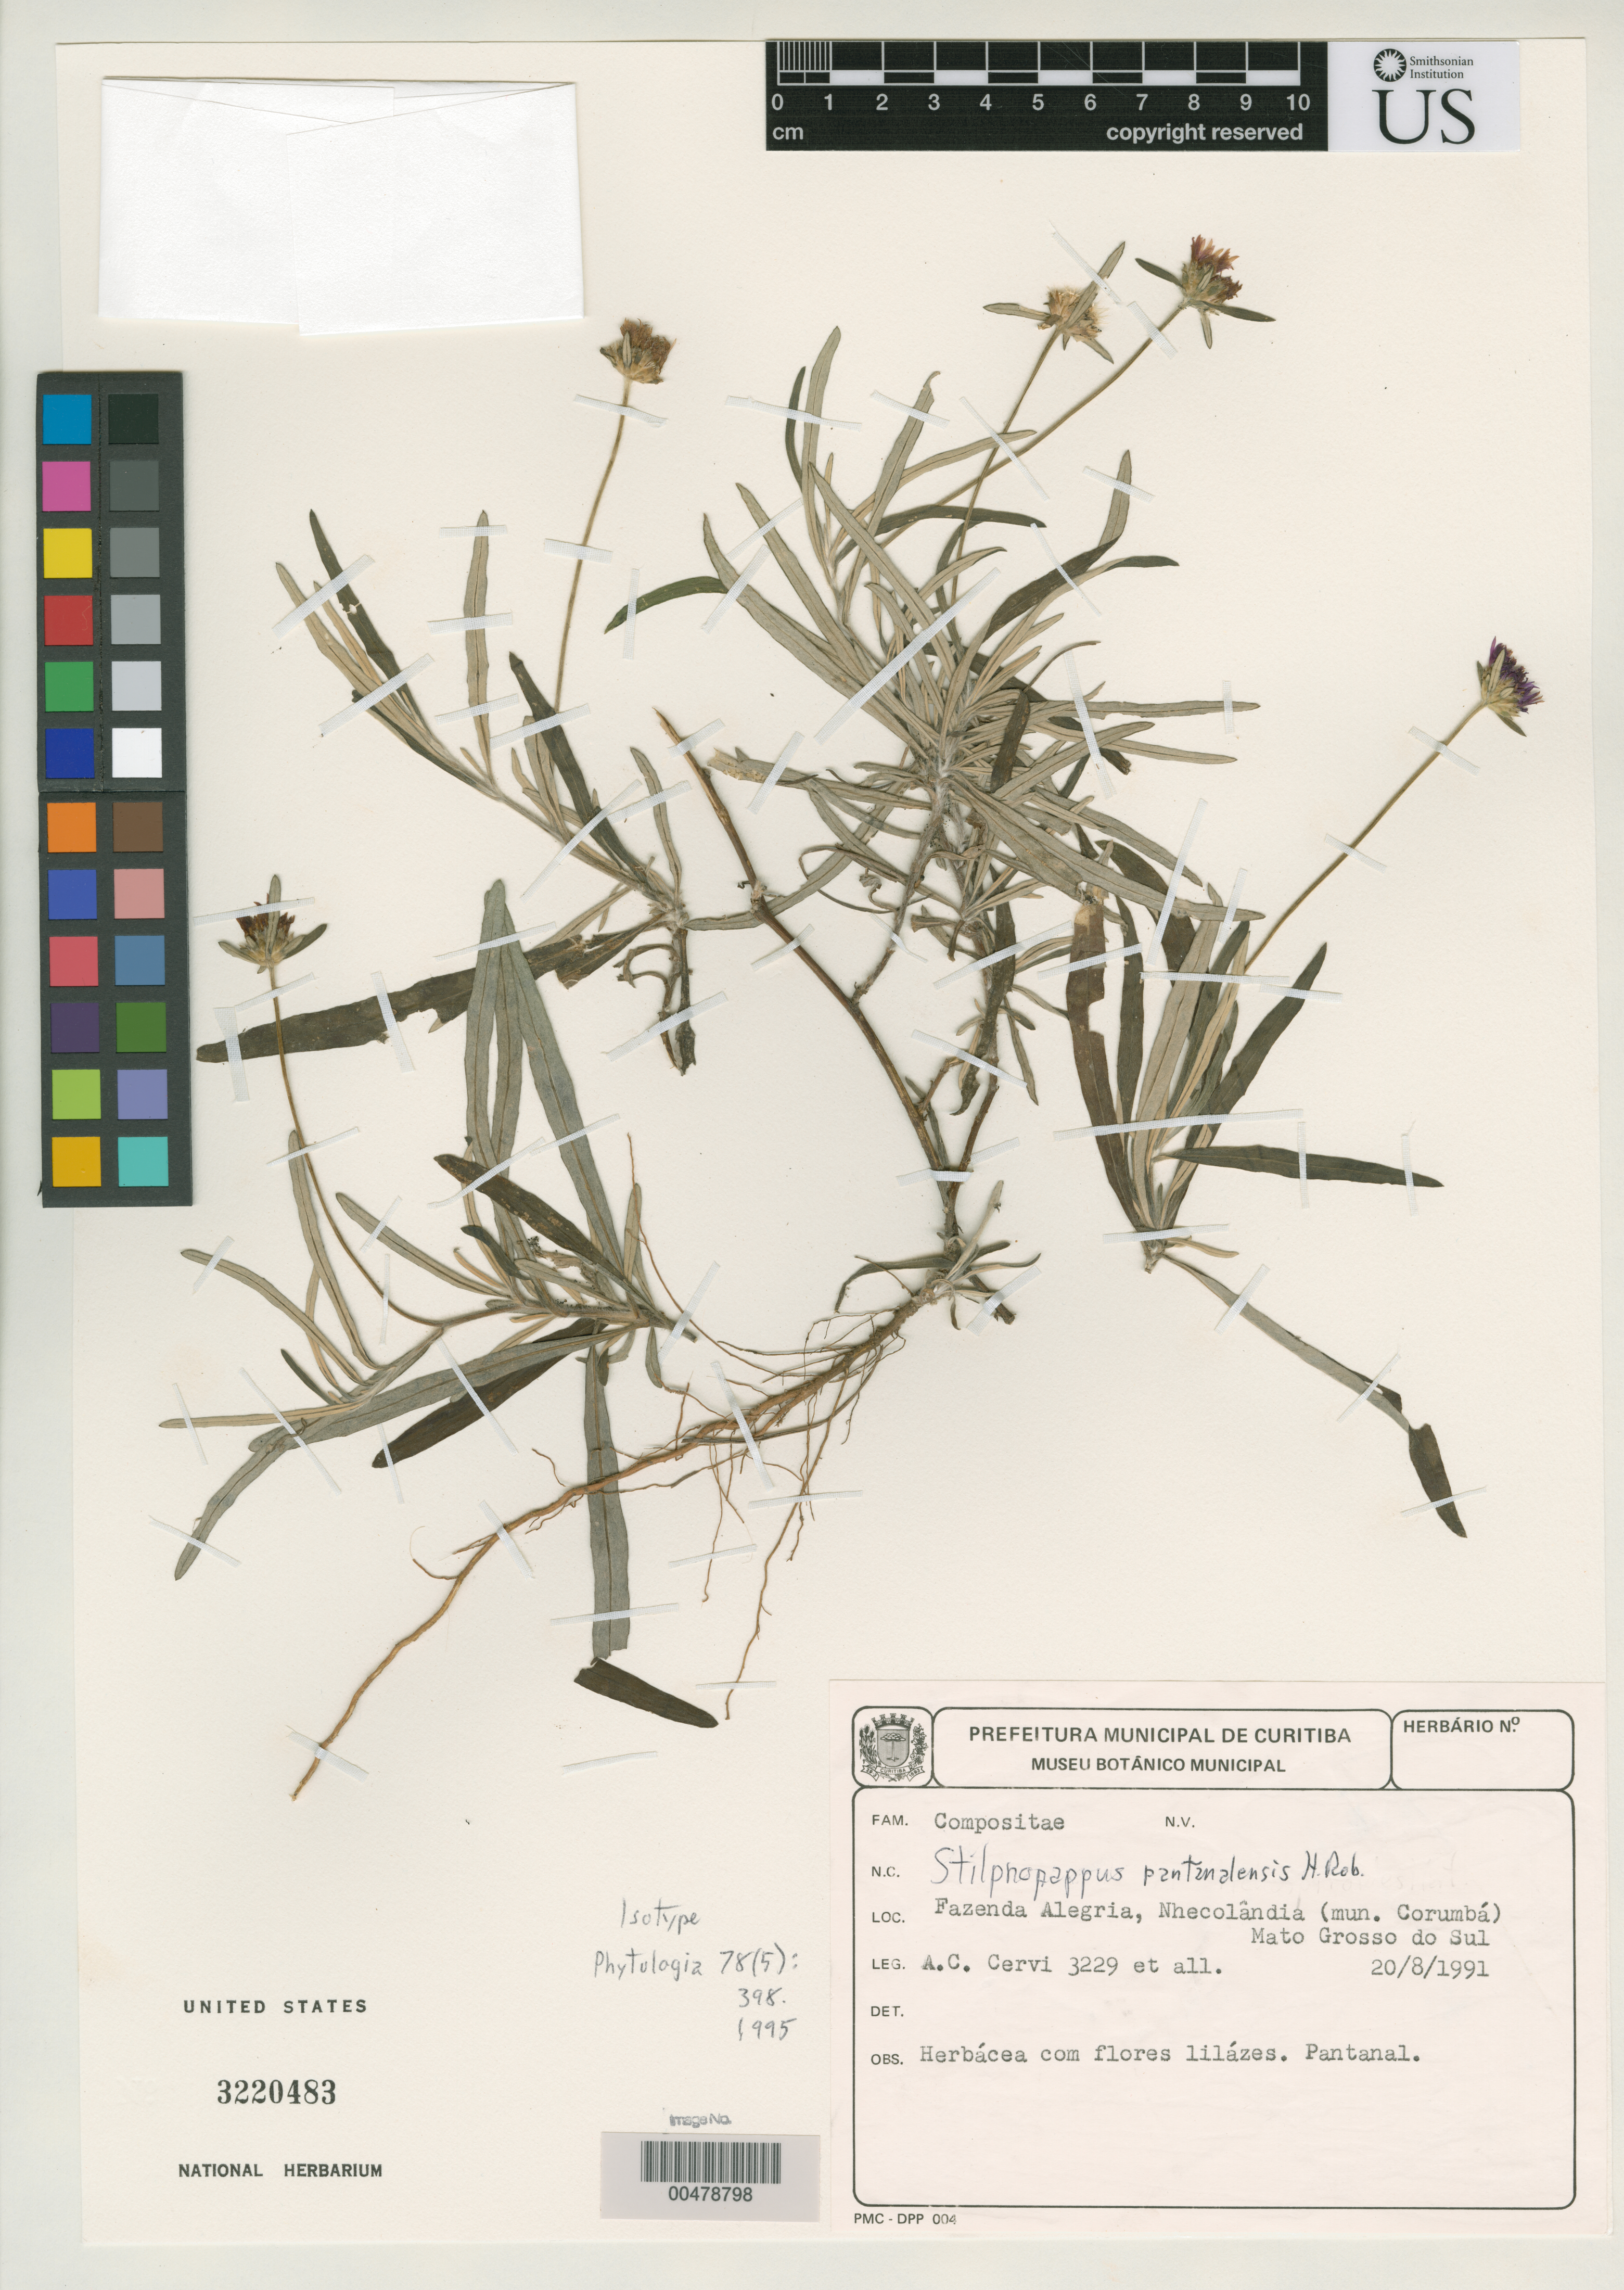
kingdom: Plantae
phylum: Tracheophyta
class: Magnoliopsida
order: Asterales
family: Asteraceae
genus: Stilpnopappus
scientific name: Stilpnopappus pantanalensis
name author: H. Rob.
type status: Isotype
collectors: A. C. Cervi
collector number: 3229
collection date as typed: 20 Aug 1991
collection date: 1991-08-20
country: Brazil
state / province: Mato Grosso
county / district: Corumbá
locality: Fazenda Alegria, N Hecolandia.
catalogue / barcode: US 3220483